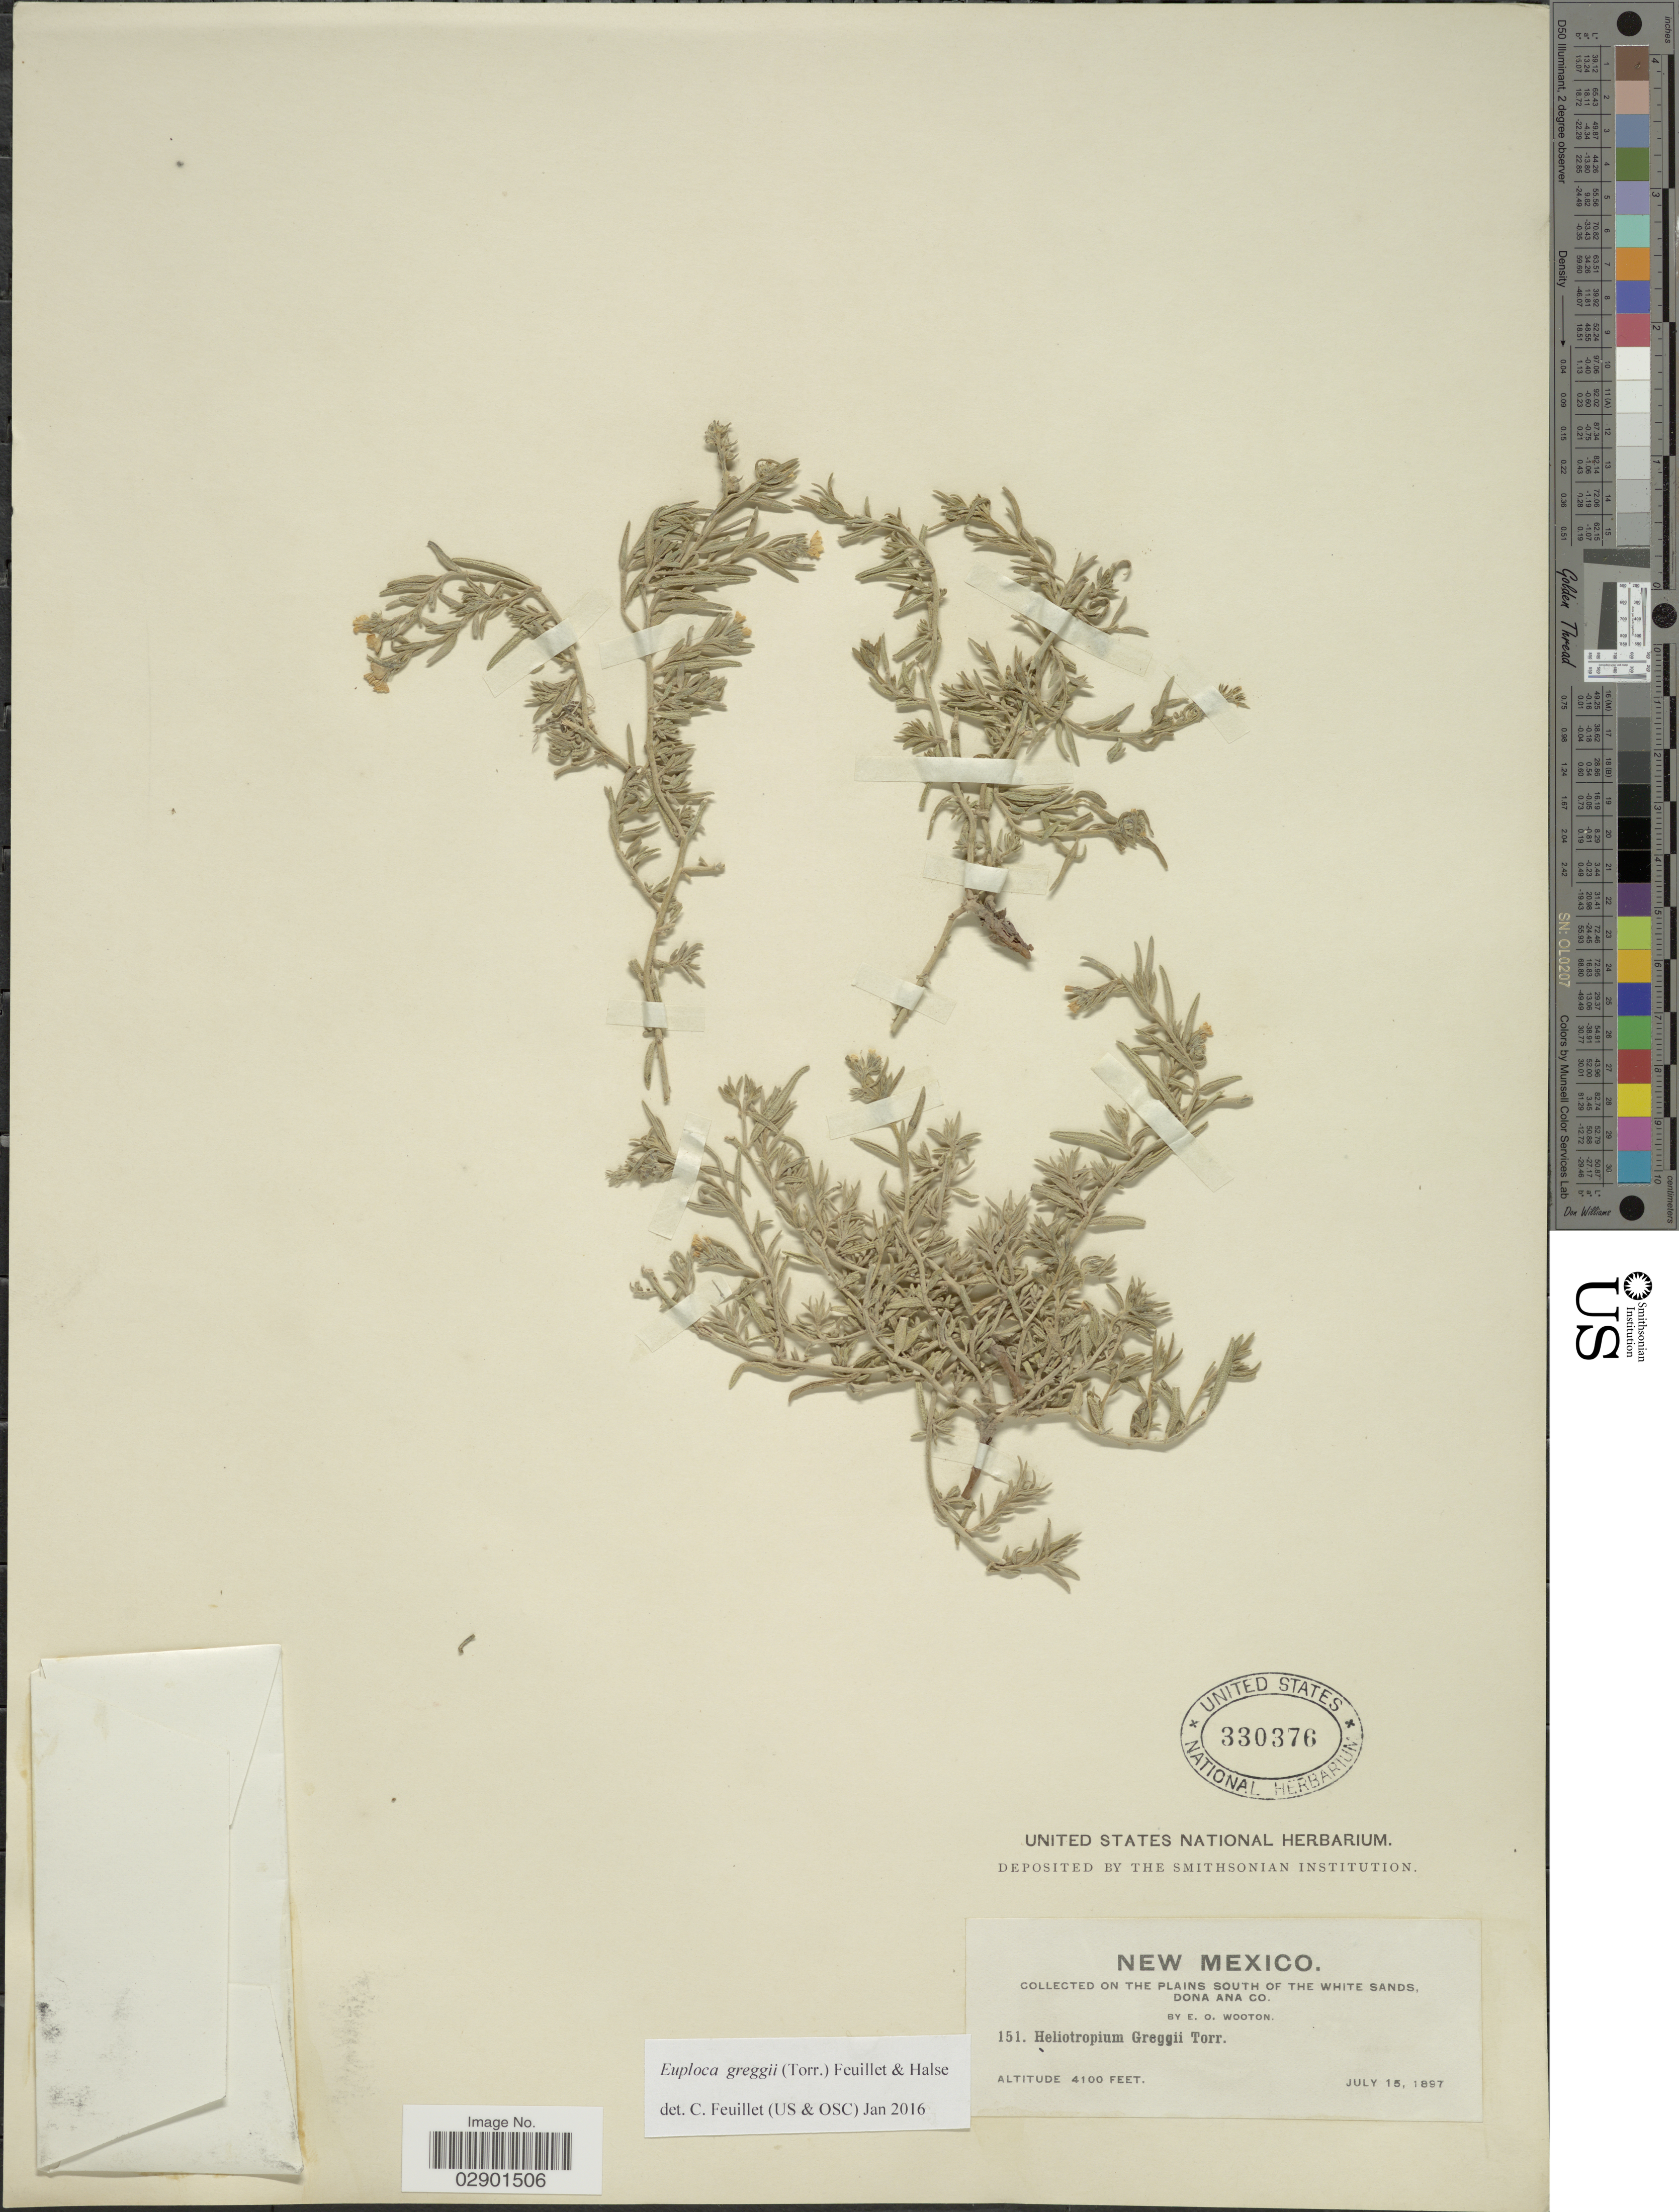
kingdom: Plantae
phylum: Tracheophyta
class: Magnoliopsida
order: Boraginales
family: Heliotropiaceae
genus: Euploca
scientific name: Euploca greggii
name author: (Torr.) Feuillet & Halse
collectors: E. O. Wooton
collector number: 151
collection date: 1897-07-15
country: United States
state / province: New Mexico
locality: On the plains south of the White Sands, Dona Ana Co.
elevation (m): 1250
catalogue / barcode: US 330376